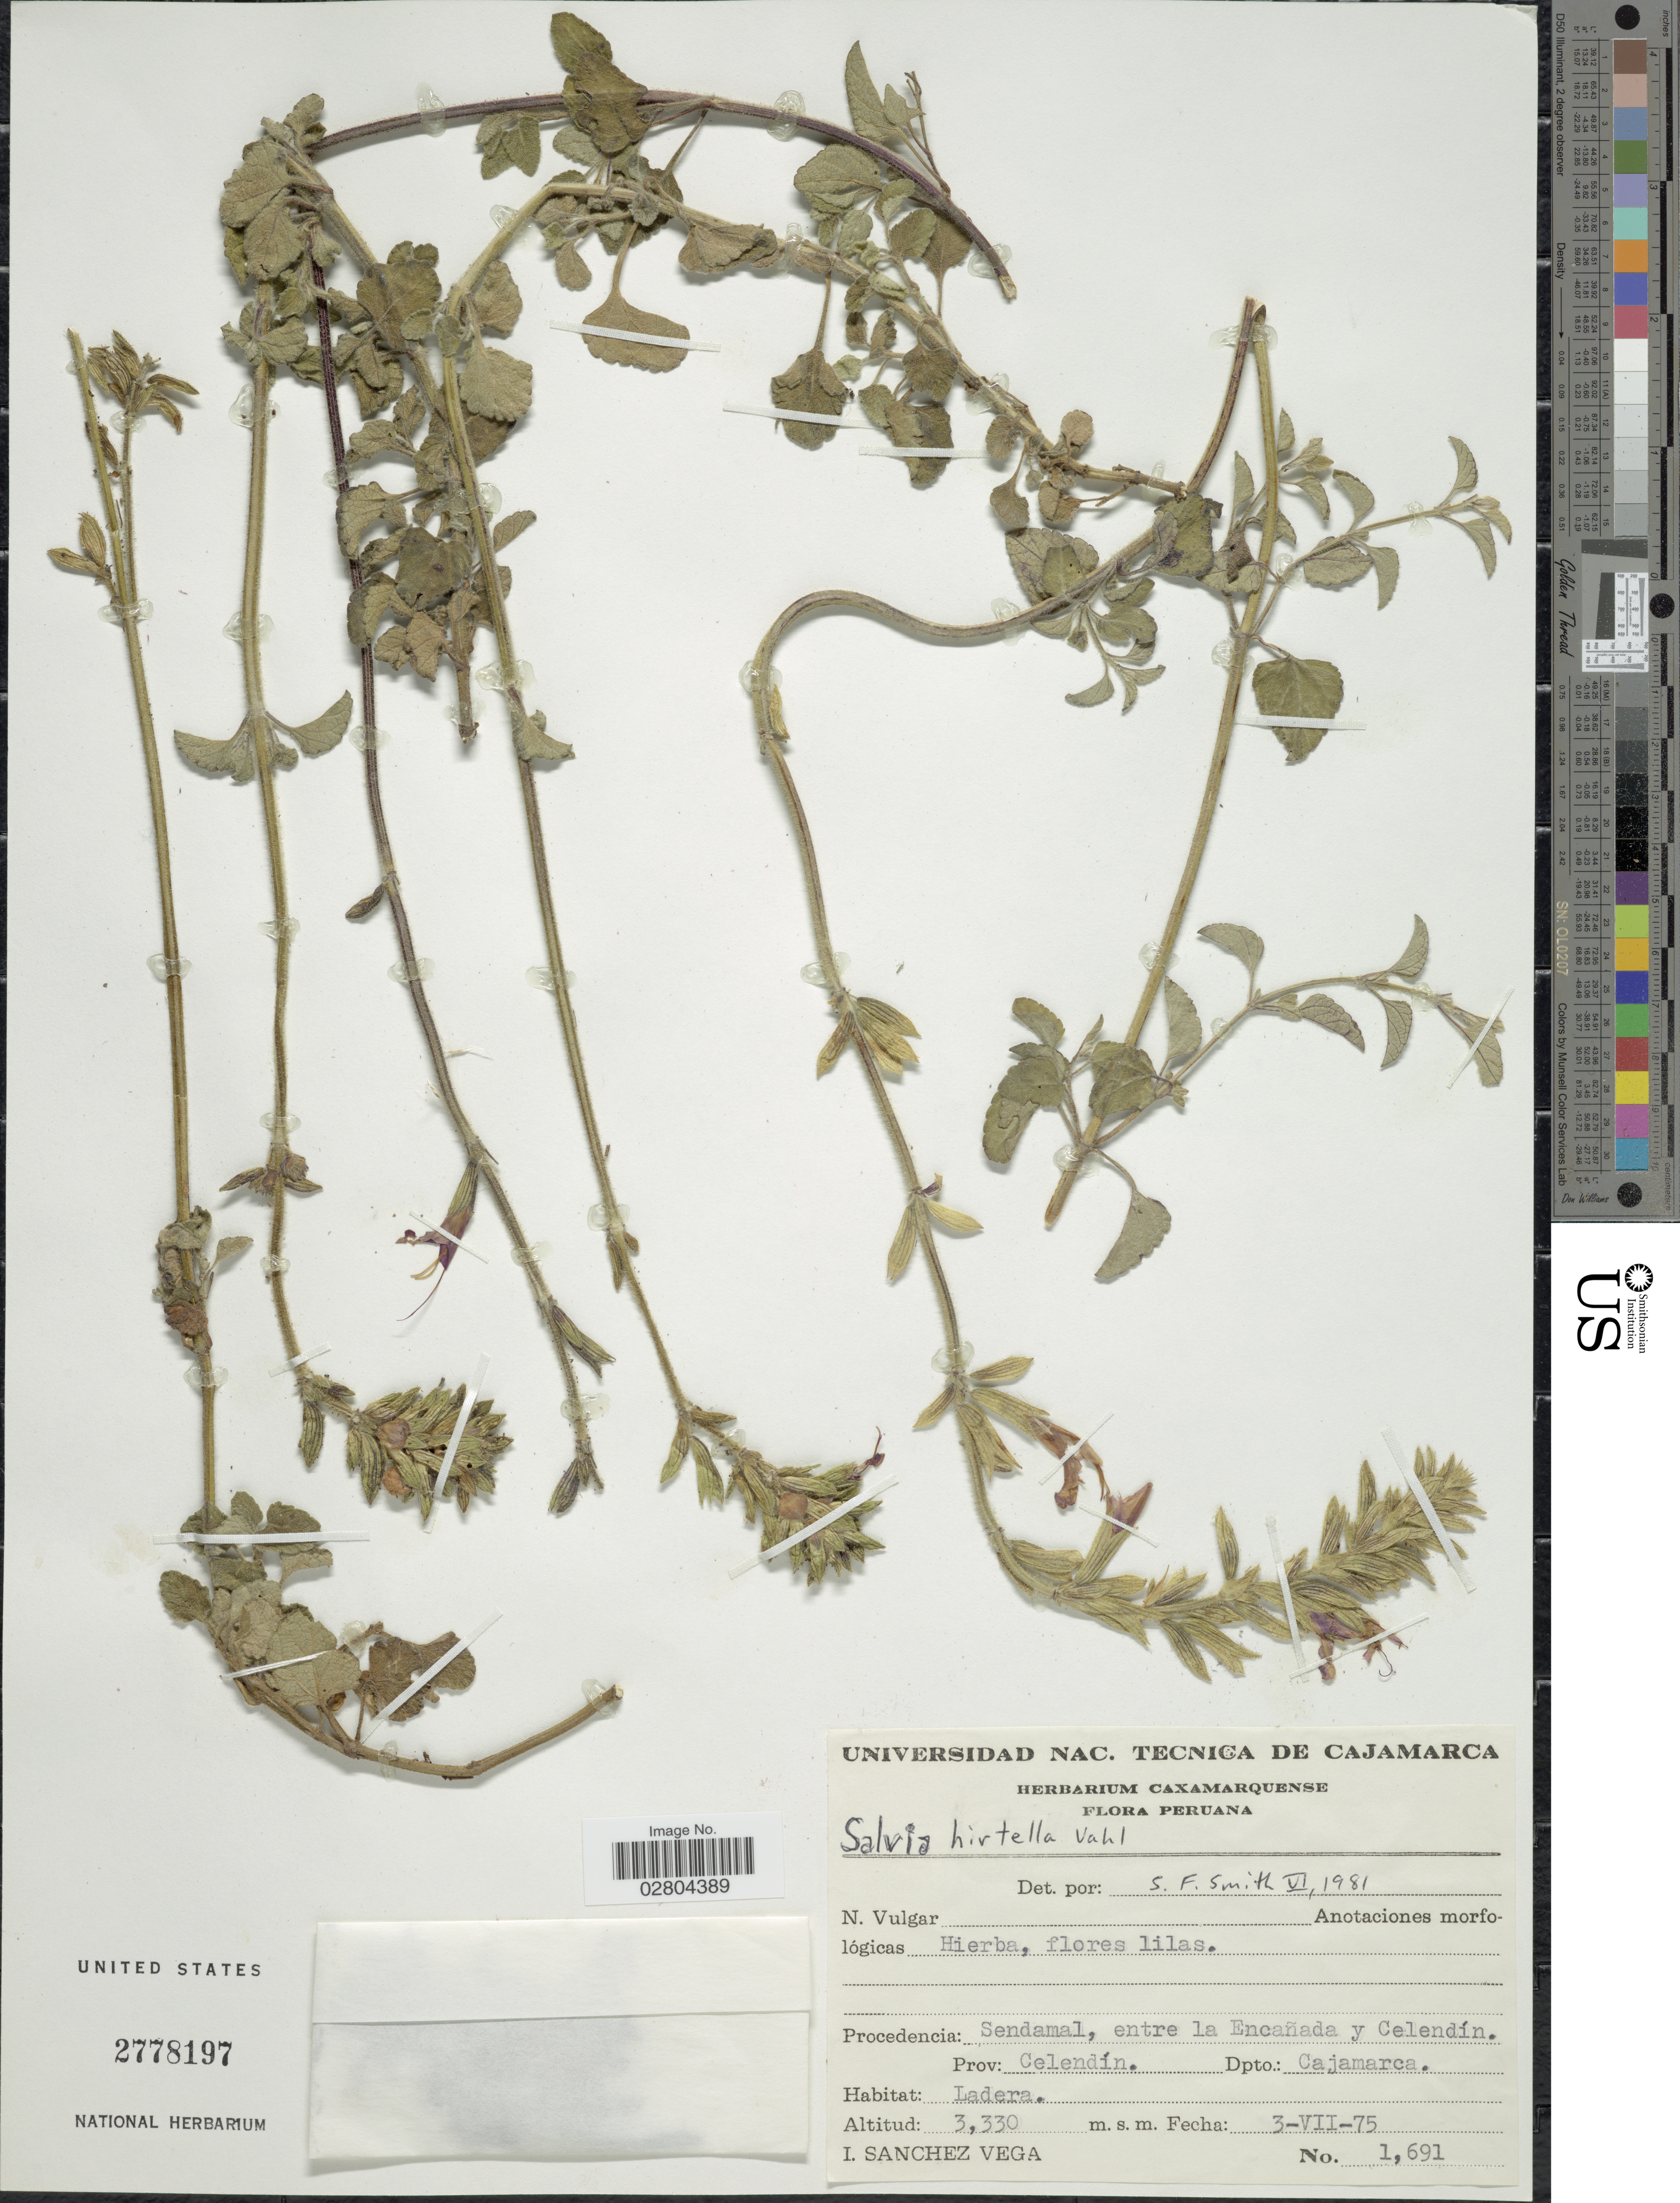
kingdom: Plantae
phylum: Tracheophyta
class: Magnoliopsida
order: Lamiales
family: Lamiaceae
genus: Salvia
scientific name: Salvia hirtella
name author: Vahl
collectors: I. Sánchez Vega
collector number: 1691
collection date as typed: Transcribed d/m/y: 3/7/75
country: Peru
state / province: Cajamarca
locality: Peruana. Procedencia: Sendamal, entre la Encañada y Celendín. Prov: Celendín. Dpto: Cajamarca.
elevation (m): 3330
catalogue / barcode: US 2778197